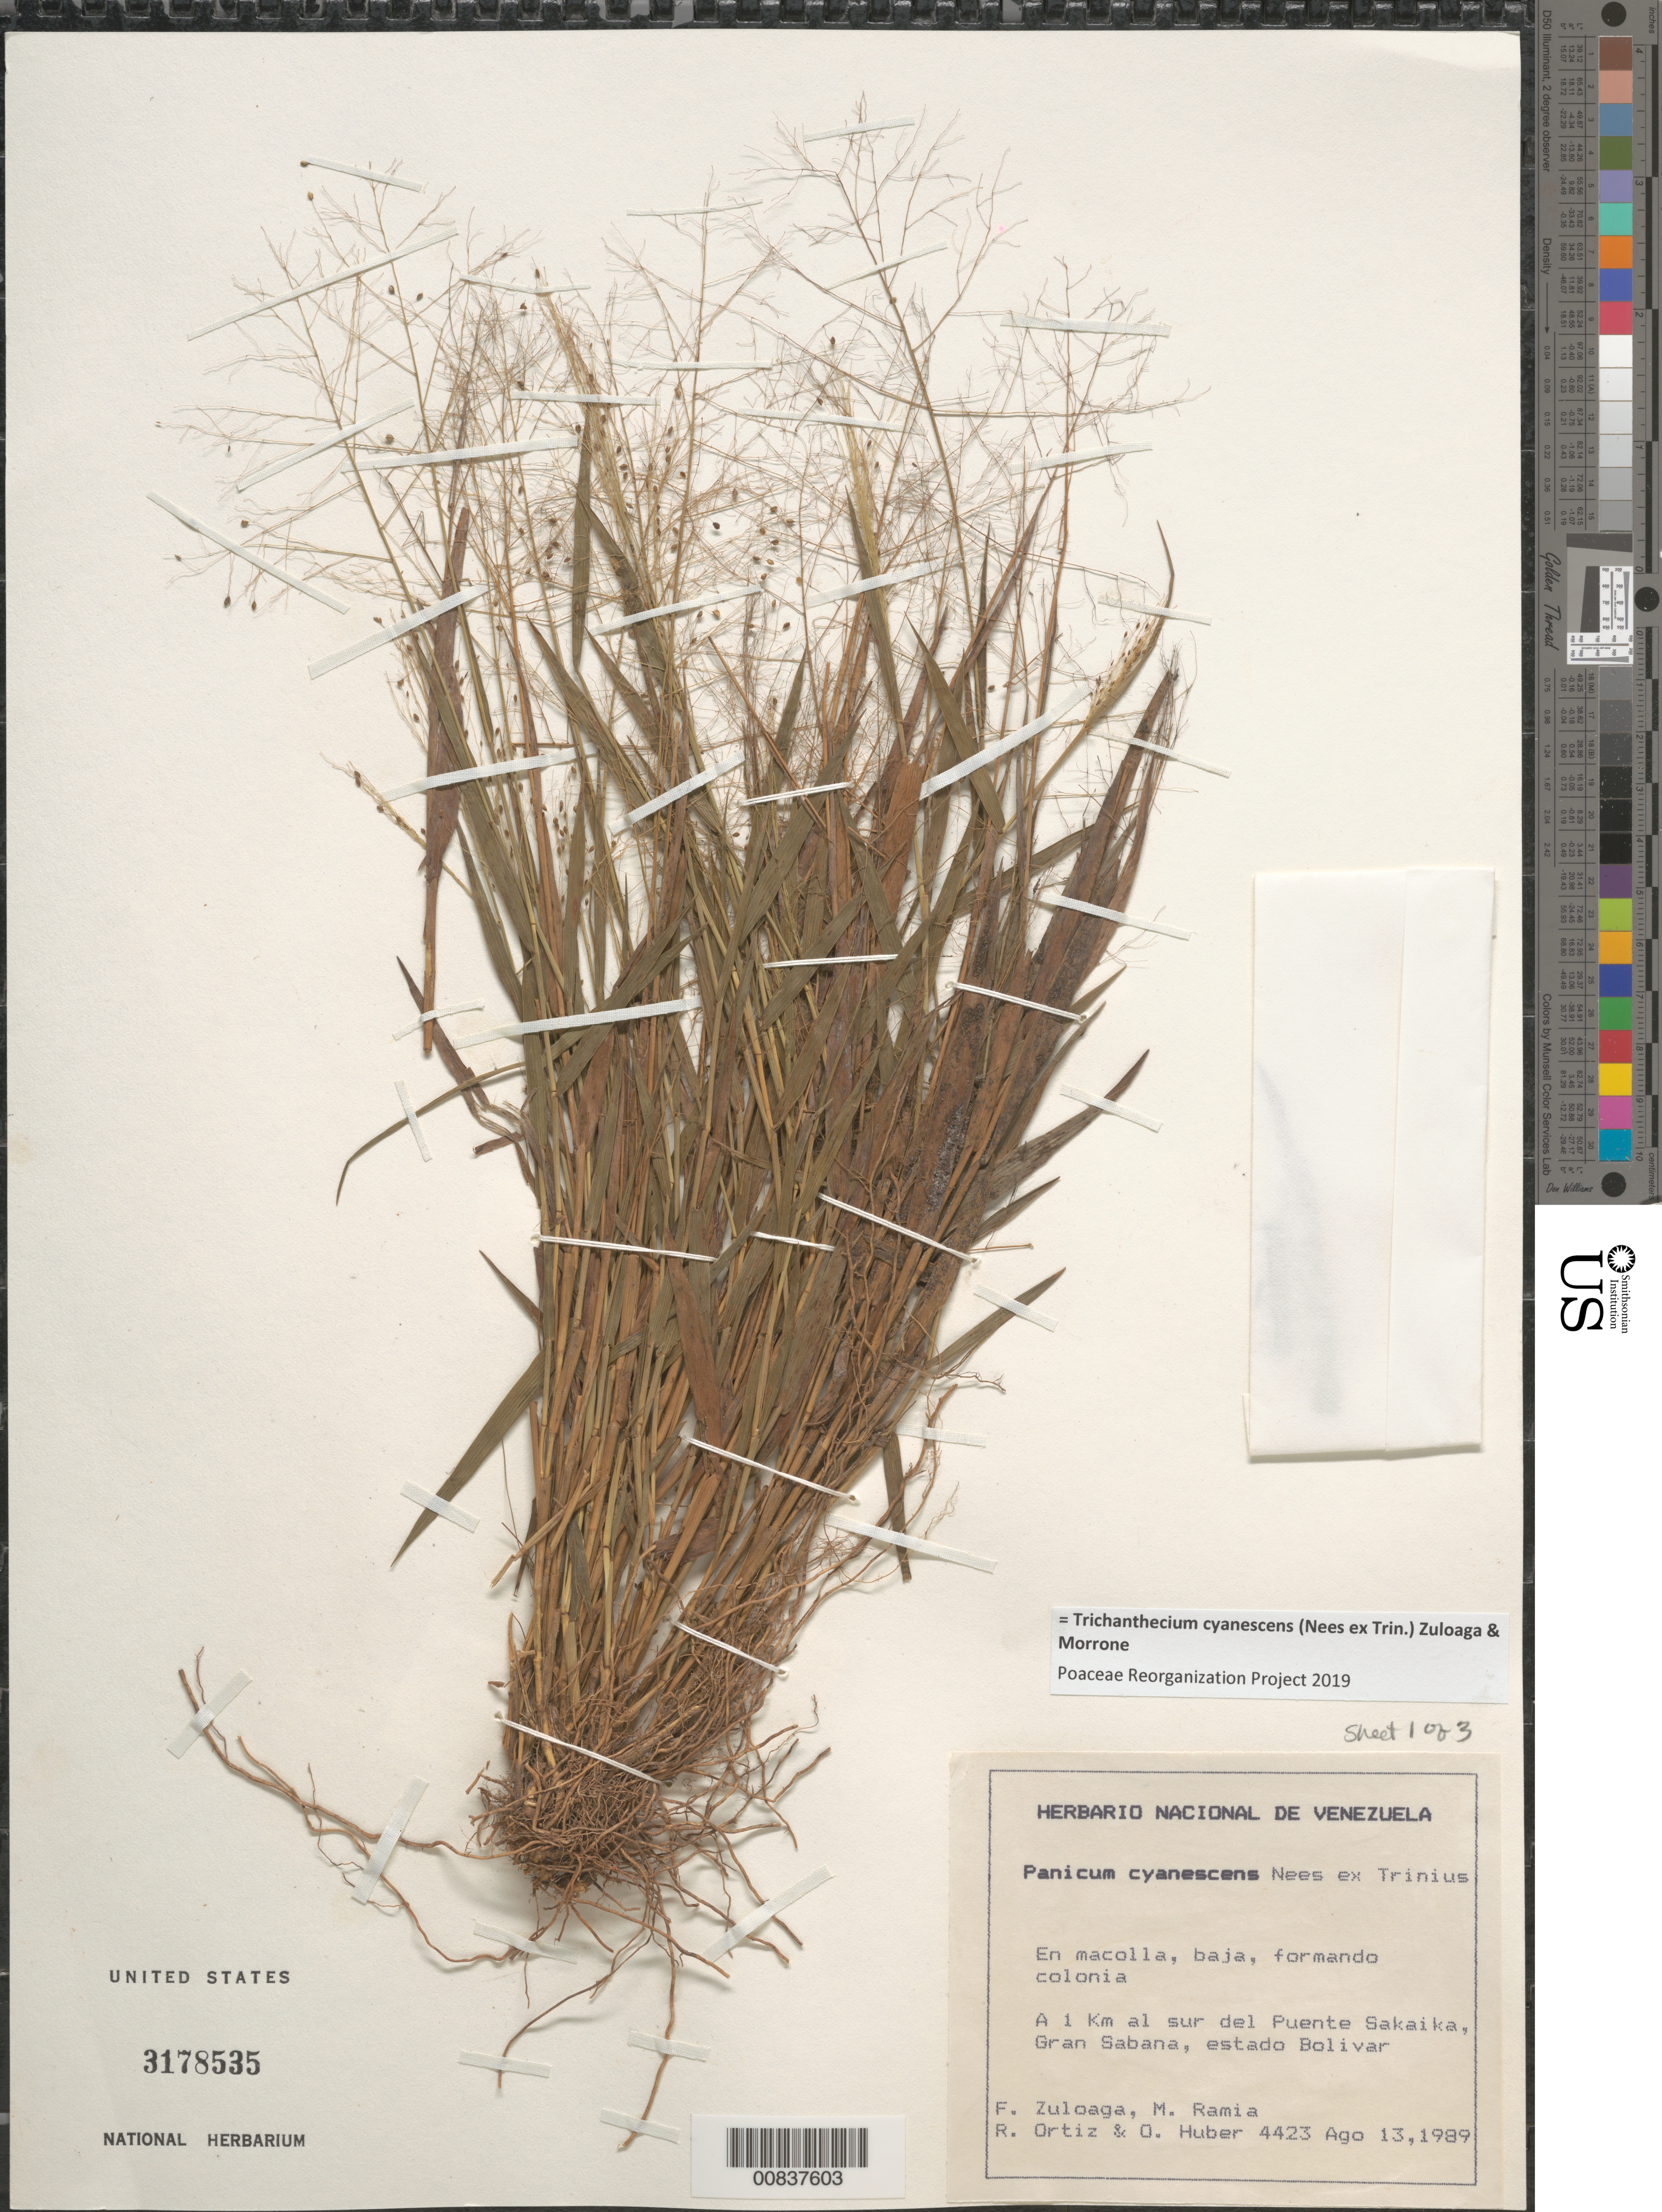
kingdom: Plantae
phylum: Tracheophyta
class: Liliopsida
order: Poales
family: Poaceae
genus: Panicum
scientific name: Panicum cyanescens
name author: Nees ex Trin.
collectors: F. O. Zuloaga, M. Ramia, R. Ortíz & O. Huber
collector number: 4423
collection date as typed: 13-Aug-89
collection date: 1989-08-13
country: Venezuela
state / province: Bolívar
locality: Gran Sabana, 1 km sur del Puente Sakaika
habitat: Macolla, baja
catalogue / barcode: US 3178535